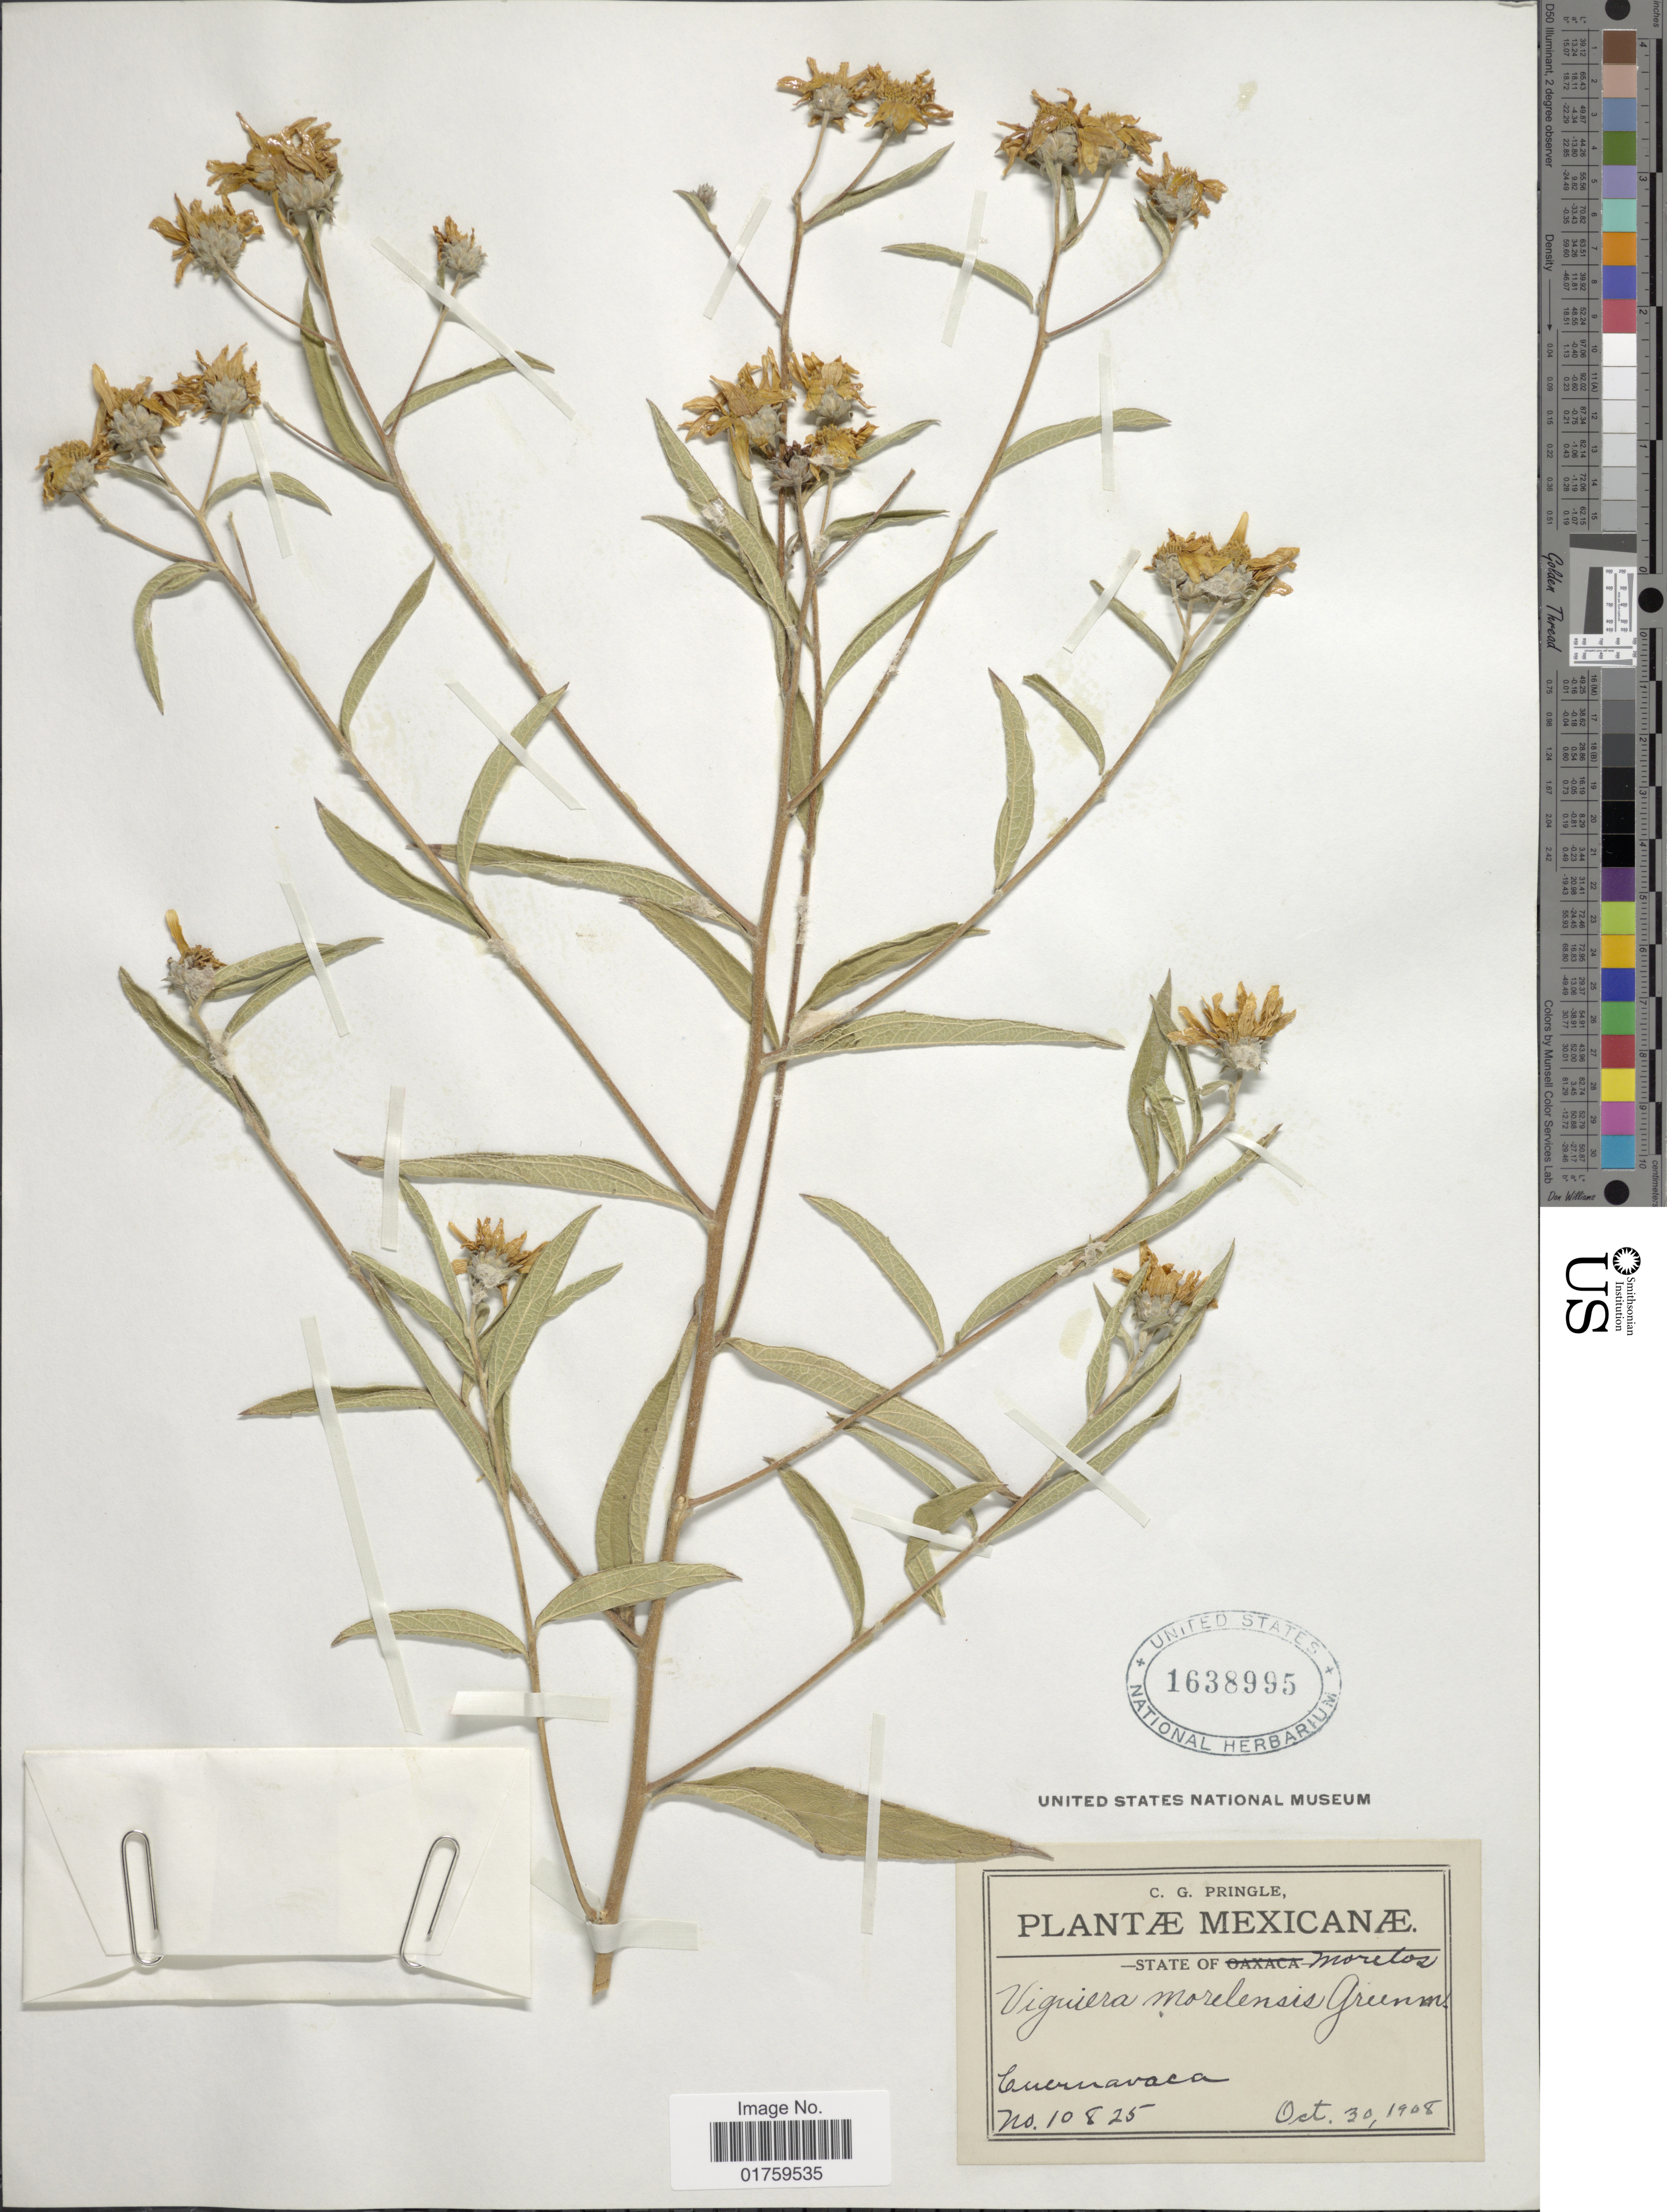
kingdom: Plantae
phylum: Tracheophyta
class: Magnoliopsida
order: Asterales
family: Asteraceae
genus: Rhysolepis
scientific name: Rhysolepis morelensis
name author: Greenm.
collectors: C. G. Pringle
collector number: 10825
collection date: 1908-10-30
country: Mexico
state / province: Morelos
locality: State of Morelos. Cuernavaca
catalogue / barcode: US 1638995